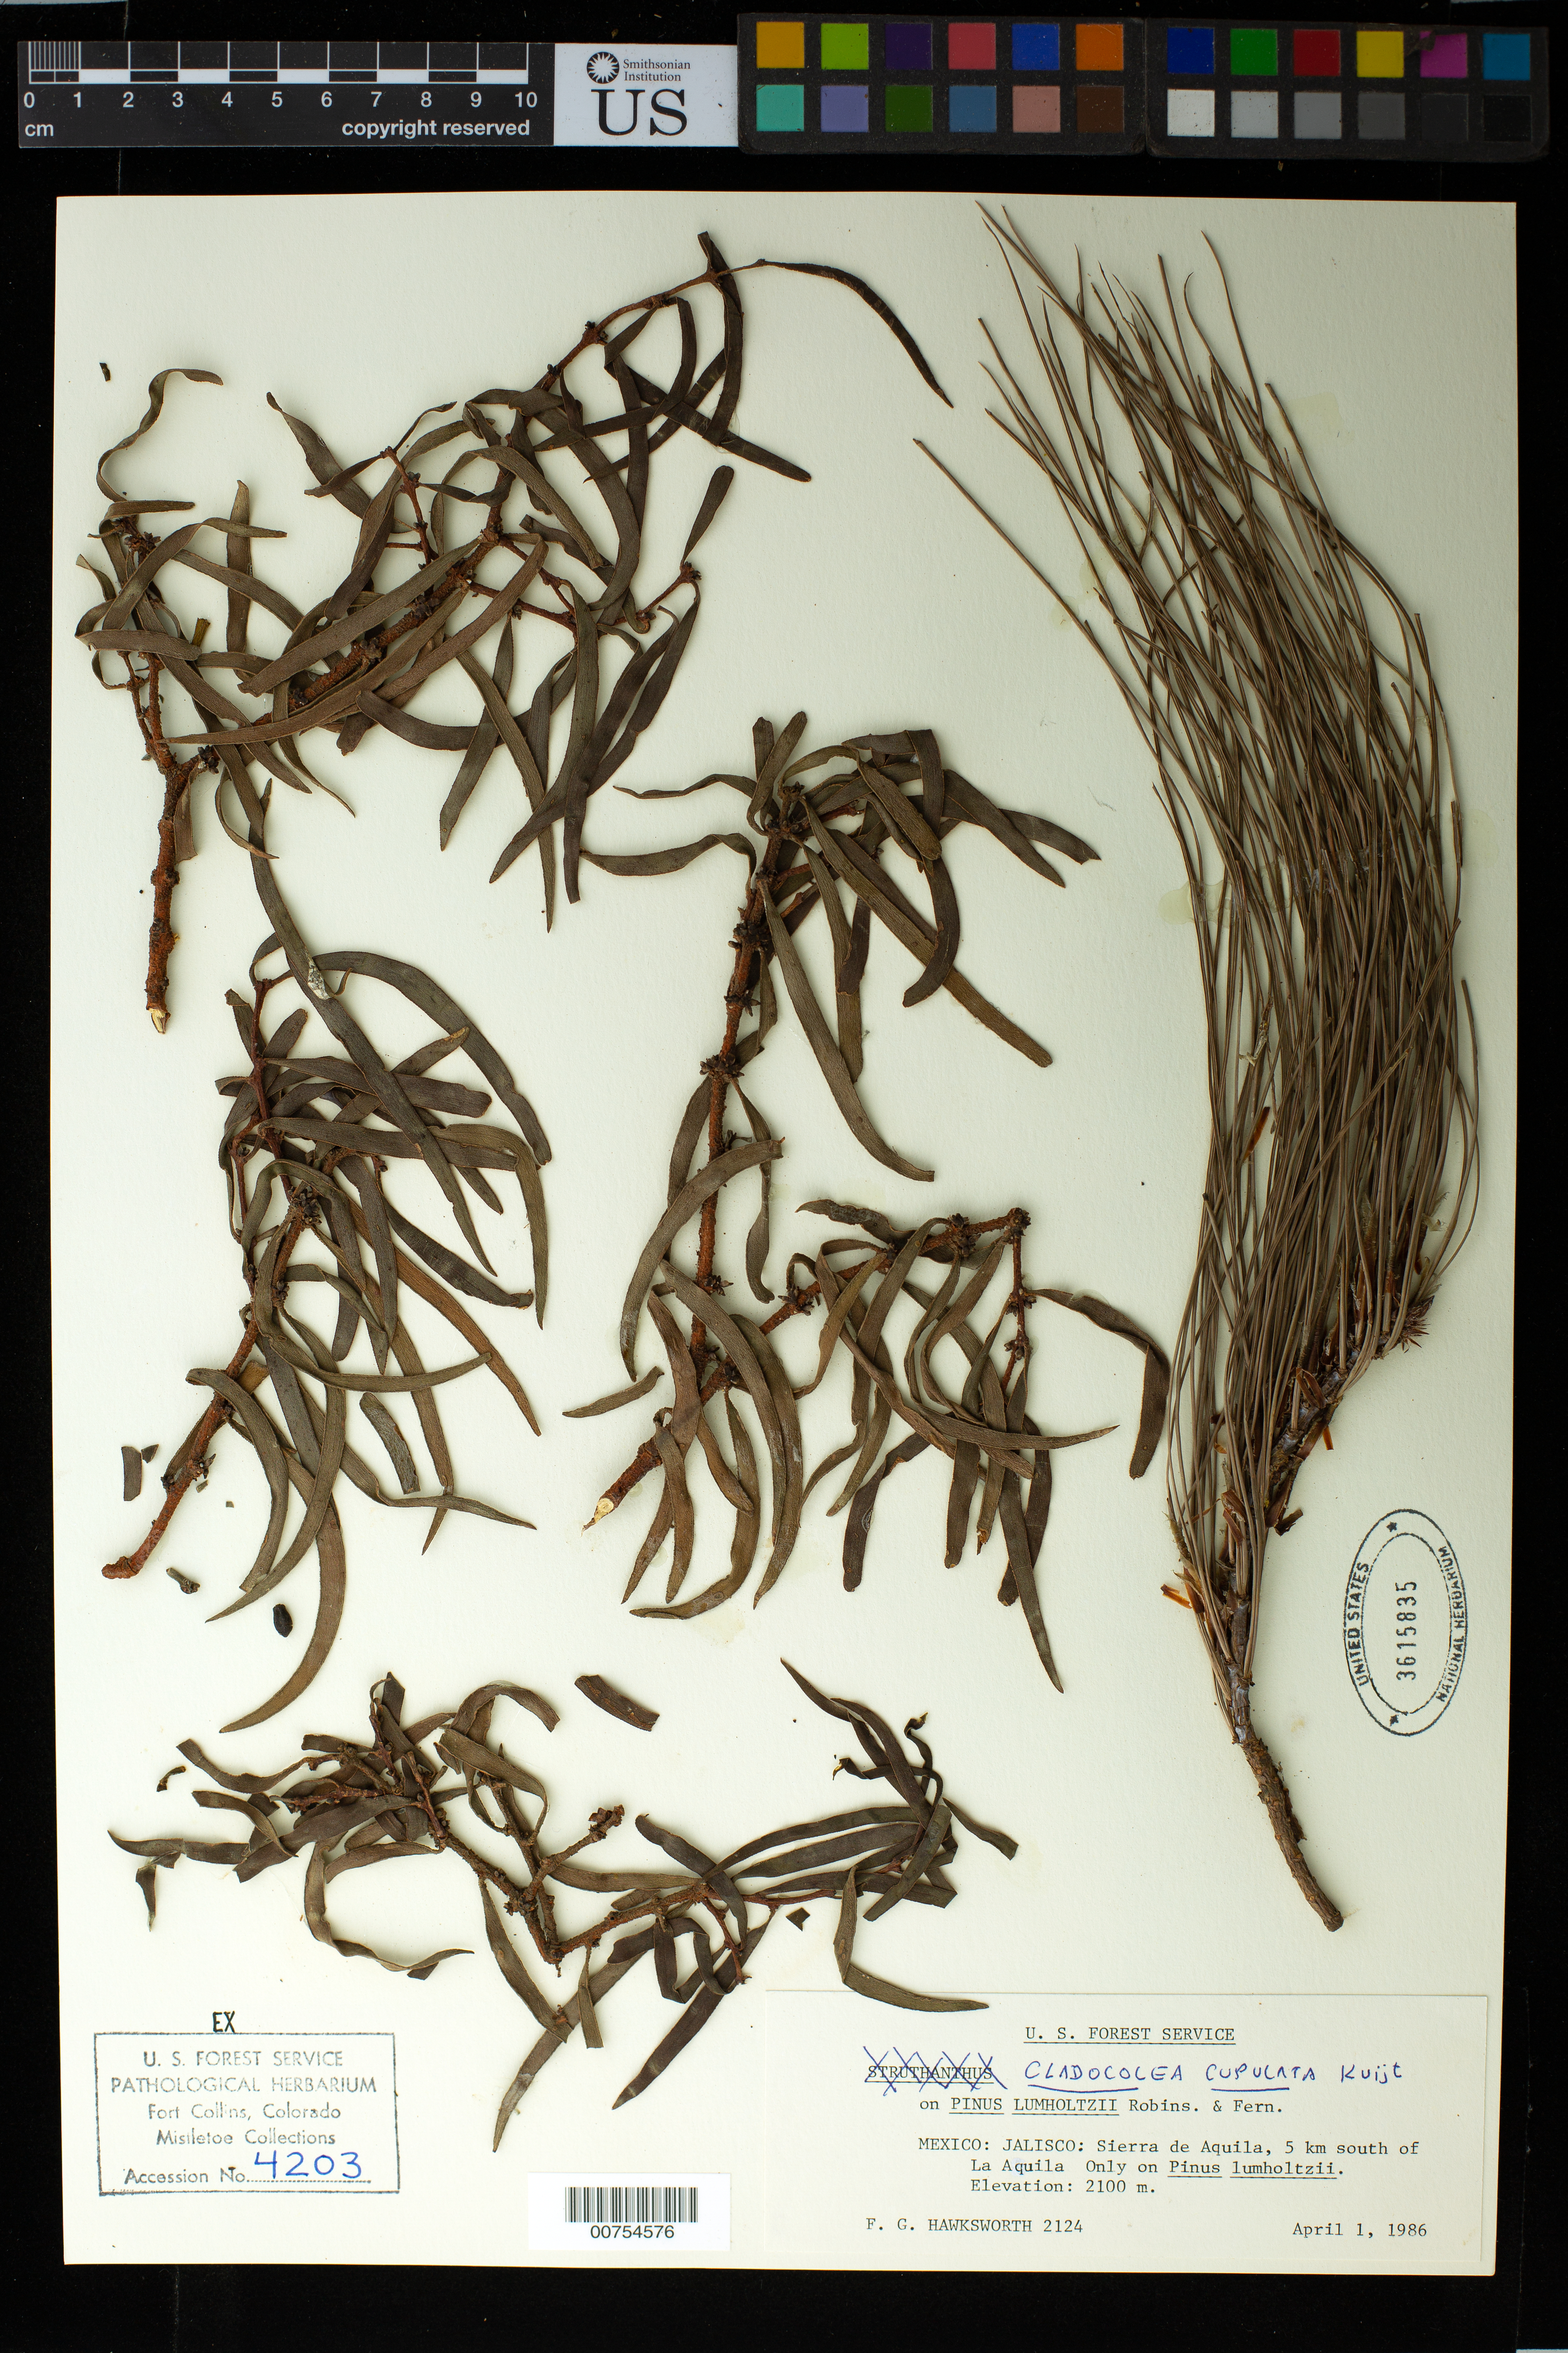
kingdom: Plantae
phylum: Tracheophyta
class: Magnoliopsida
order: Santalales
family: Loranthaceae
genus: Cladocolea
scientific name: Cladocolea cupulata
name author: Kuijt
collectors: F. G. Hawksworth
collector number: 2124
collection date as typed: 1 Apr 1986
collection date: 1986-04-01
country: Mexico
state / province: Jalisco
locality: Sierra de Aquila, 5 km south of La Aquila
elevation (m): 2100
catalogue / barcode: US 3615835